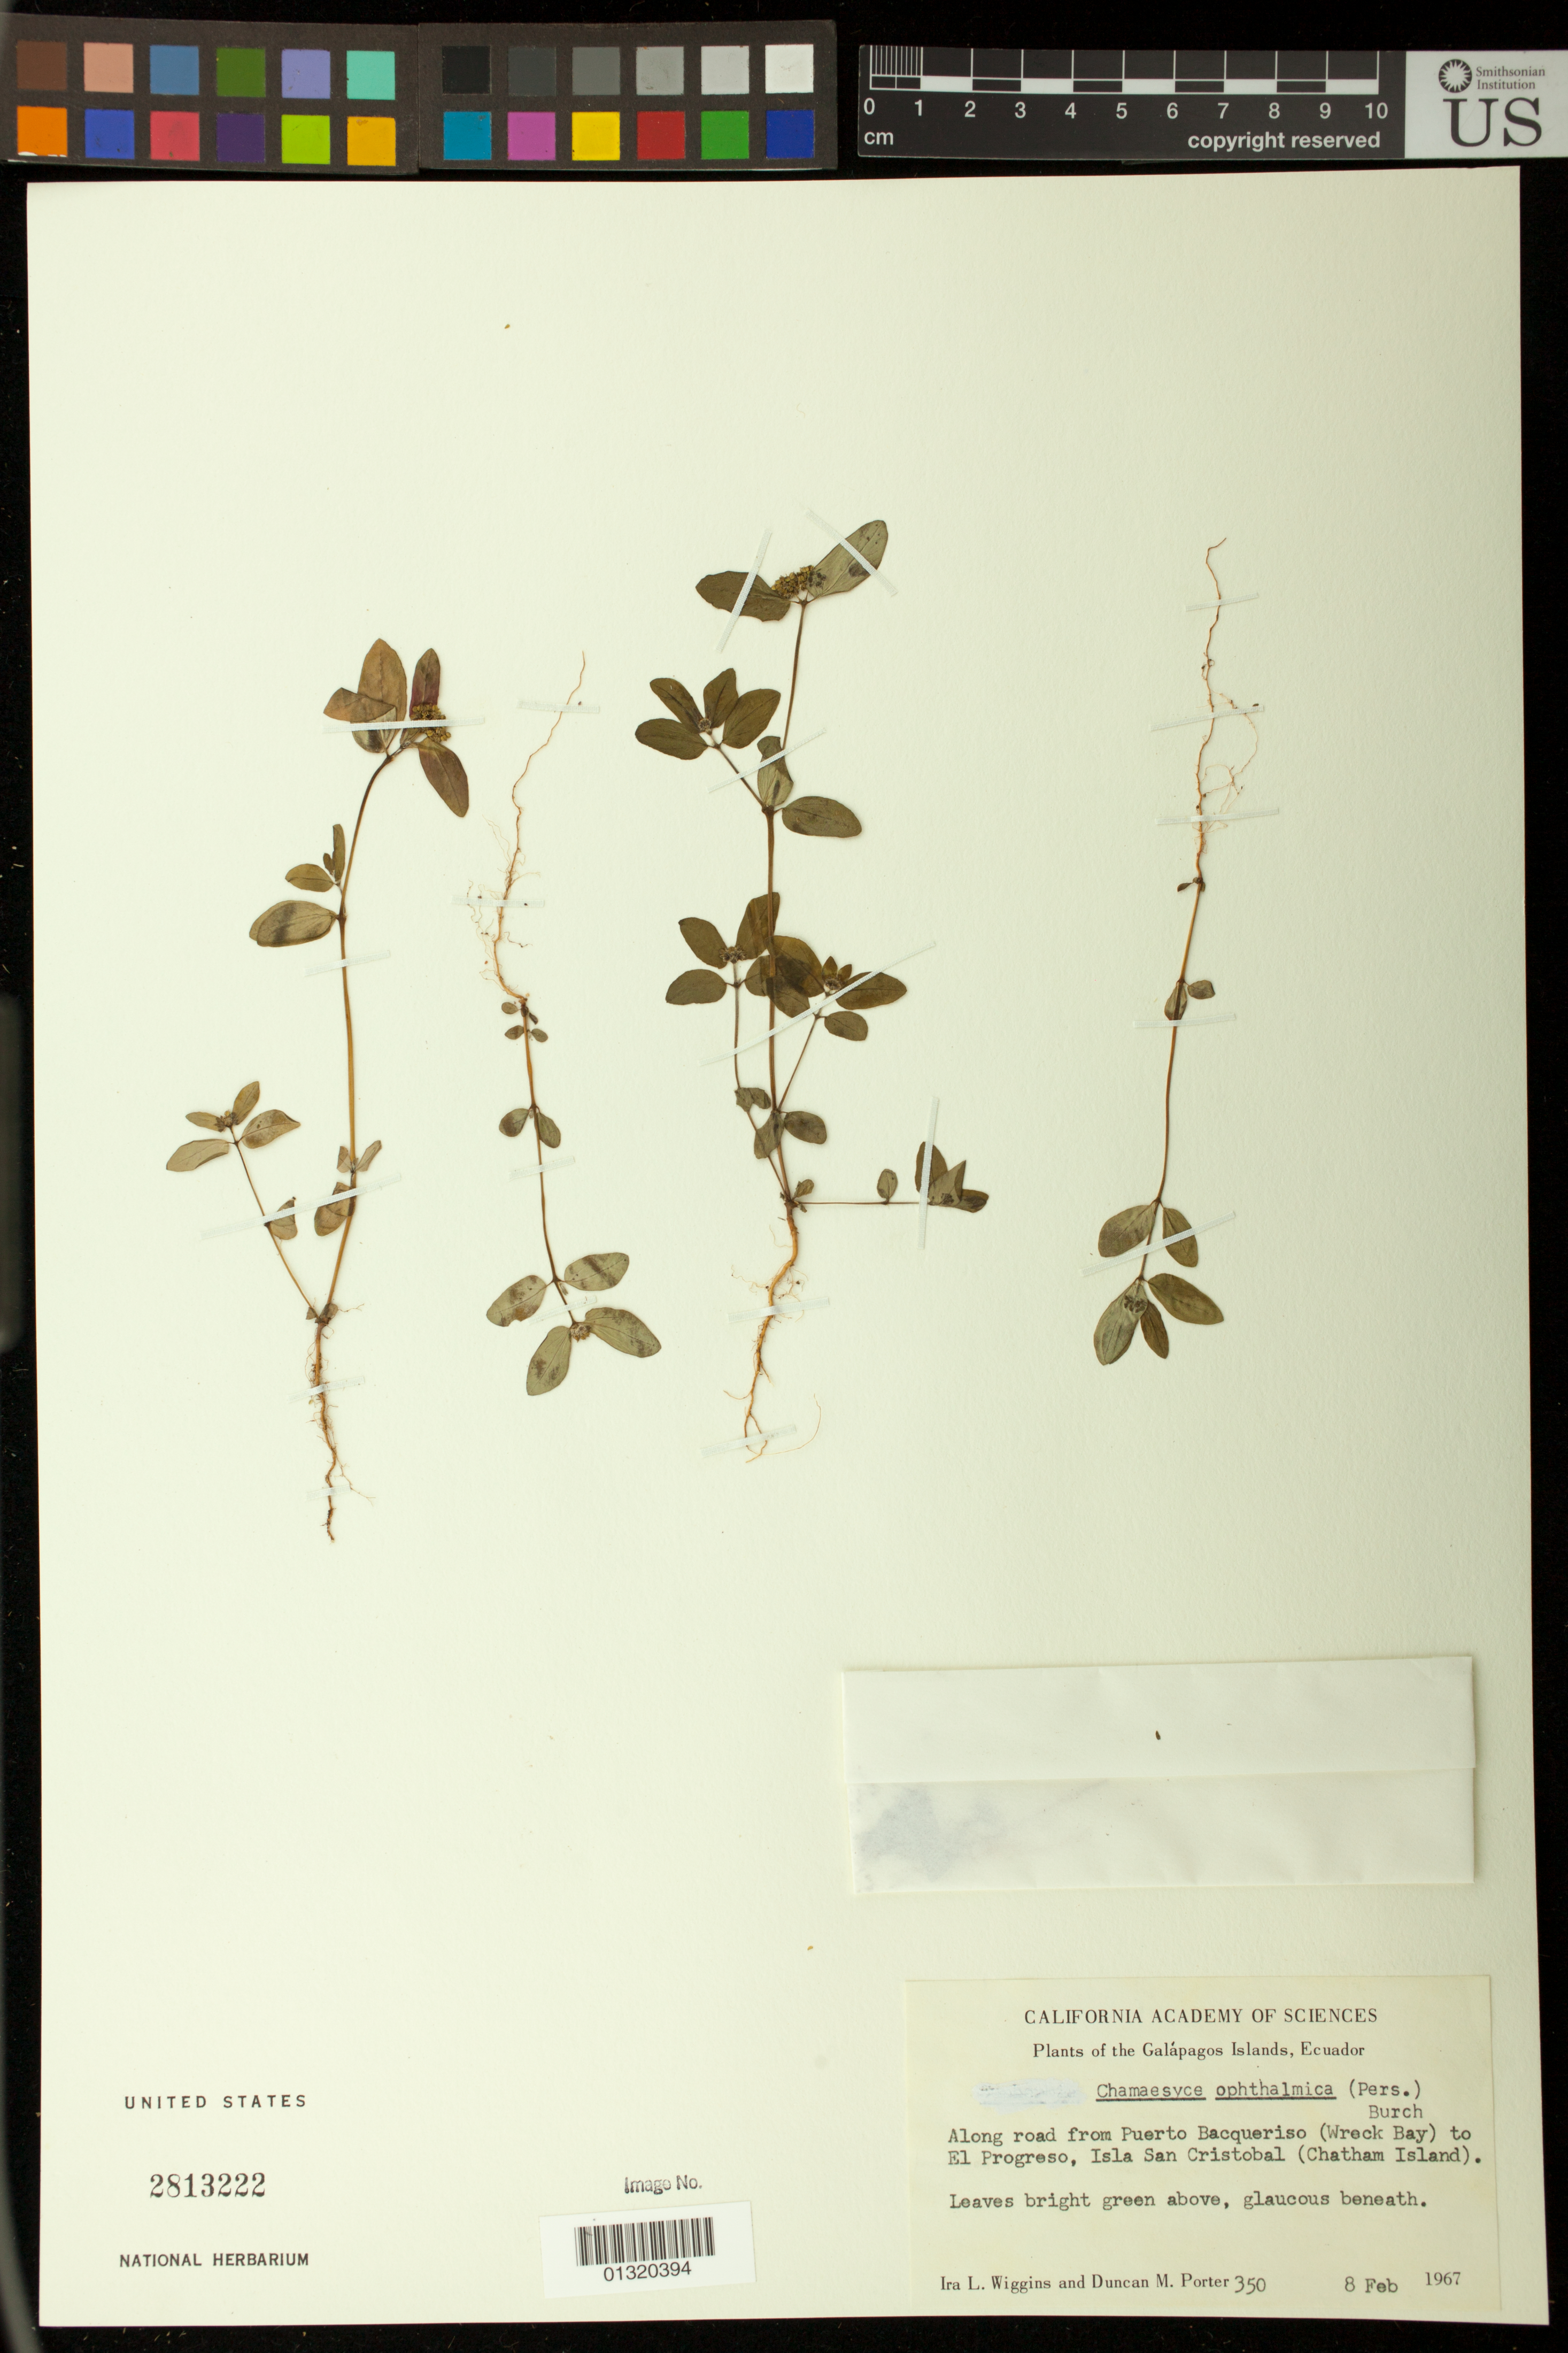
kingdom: Plantae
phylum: Tracheophyta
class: Magnoliopsida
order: Malpighiales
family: Euphorbiaceae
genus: Euphorbia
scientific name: Euphorbia ophthalmica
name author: Pers.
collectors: I. L. Wiggins & D. M. Porter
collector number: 350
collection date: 1967-02-08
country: Ecuador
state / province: Colón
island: San Cristóbal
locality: Along road from Puerto Bacqueriso (Wreck Bay) to El Progreso, Isla San Cristobal (Chatham Island).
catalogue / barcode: US 2813222